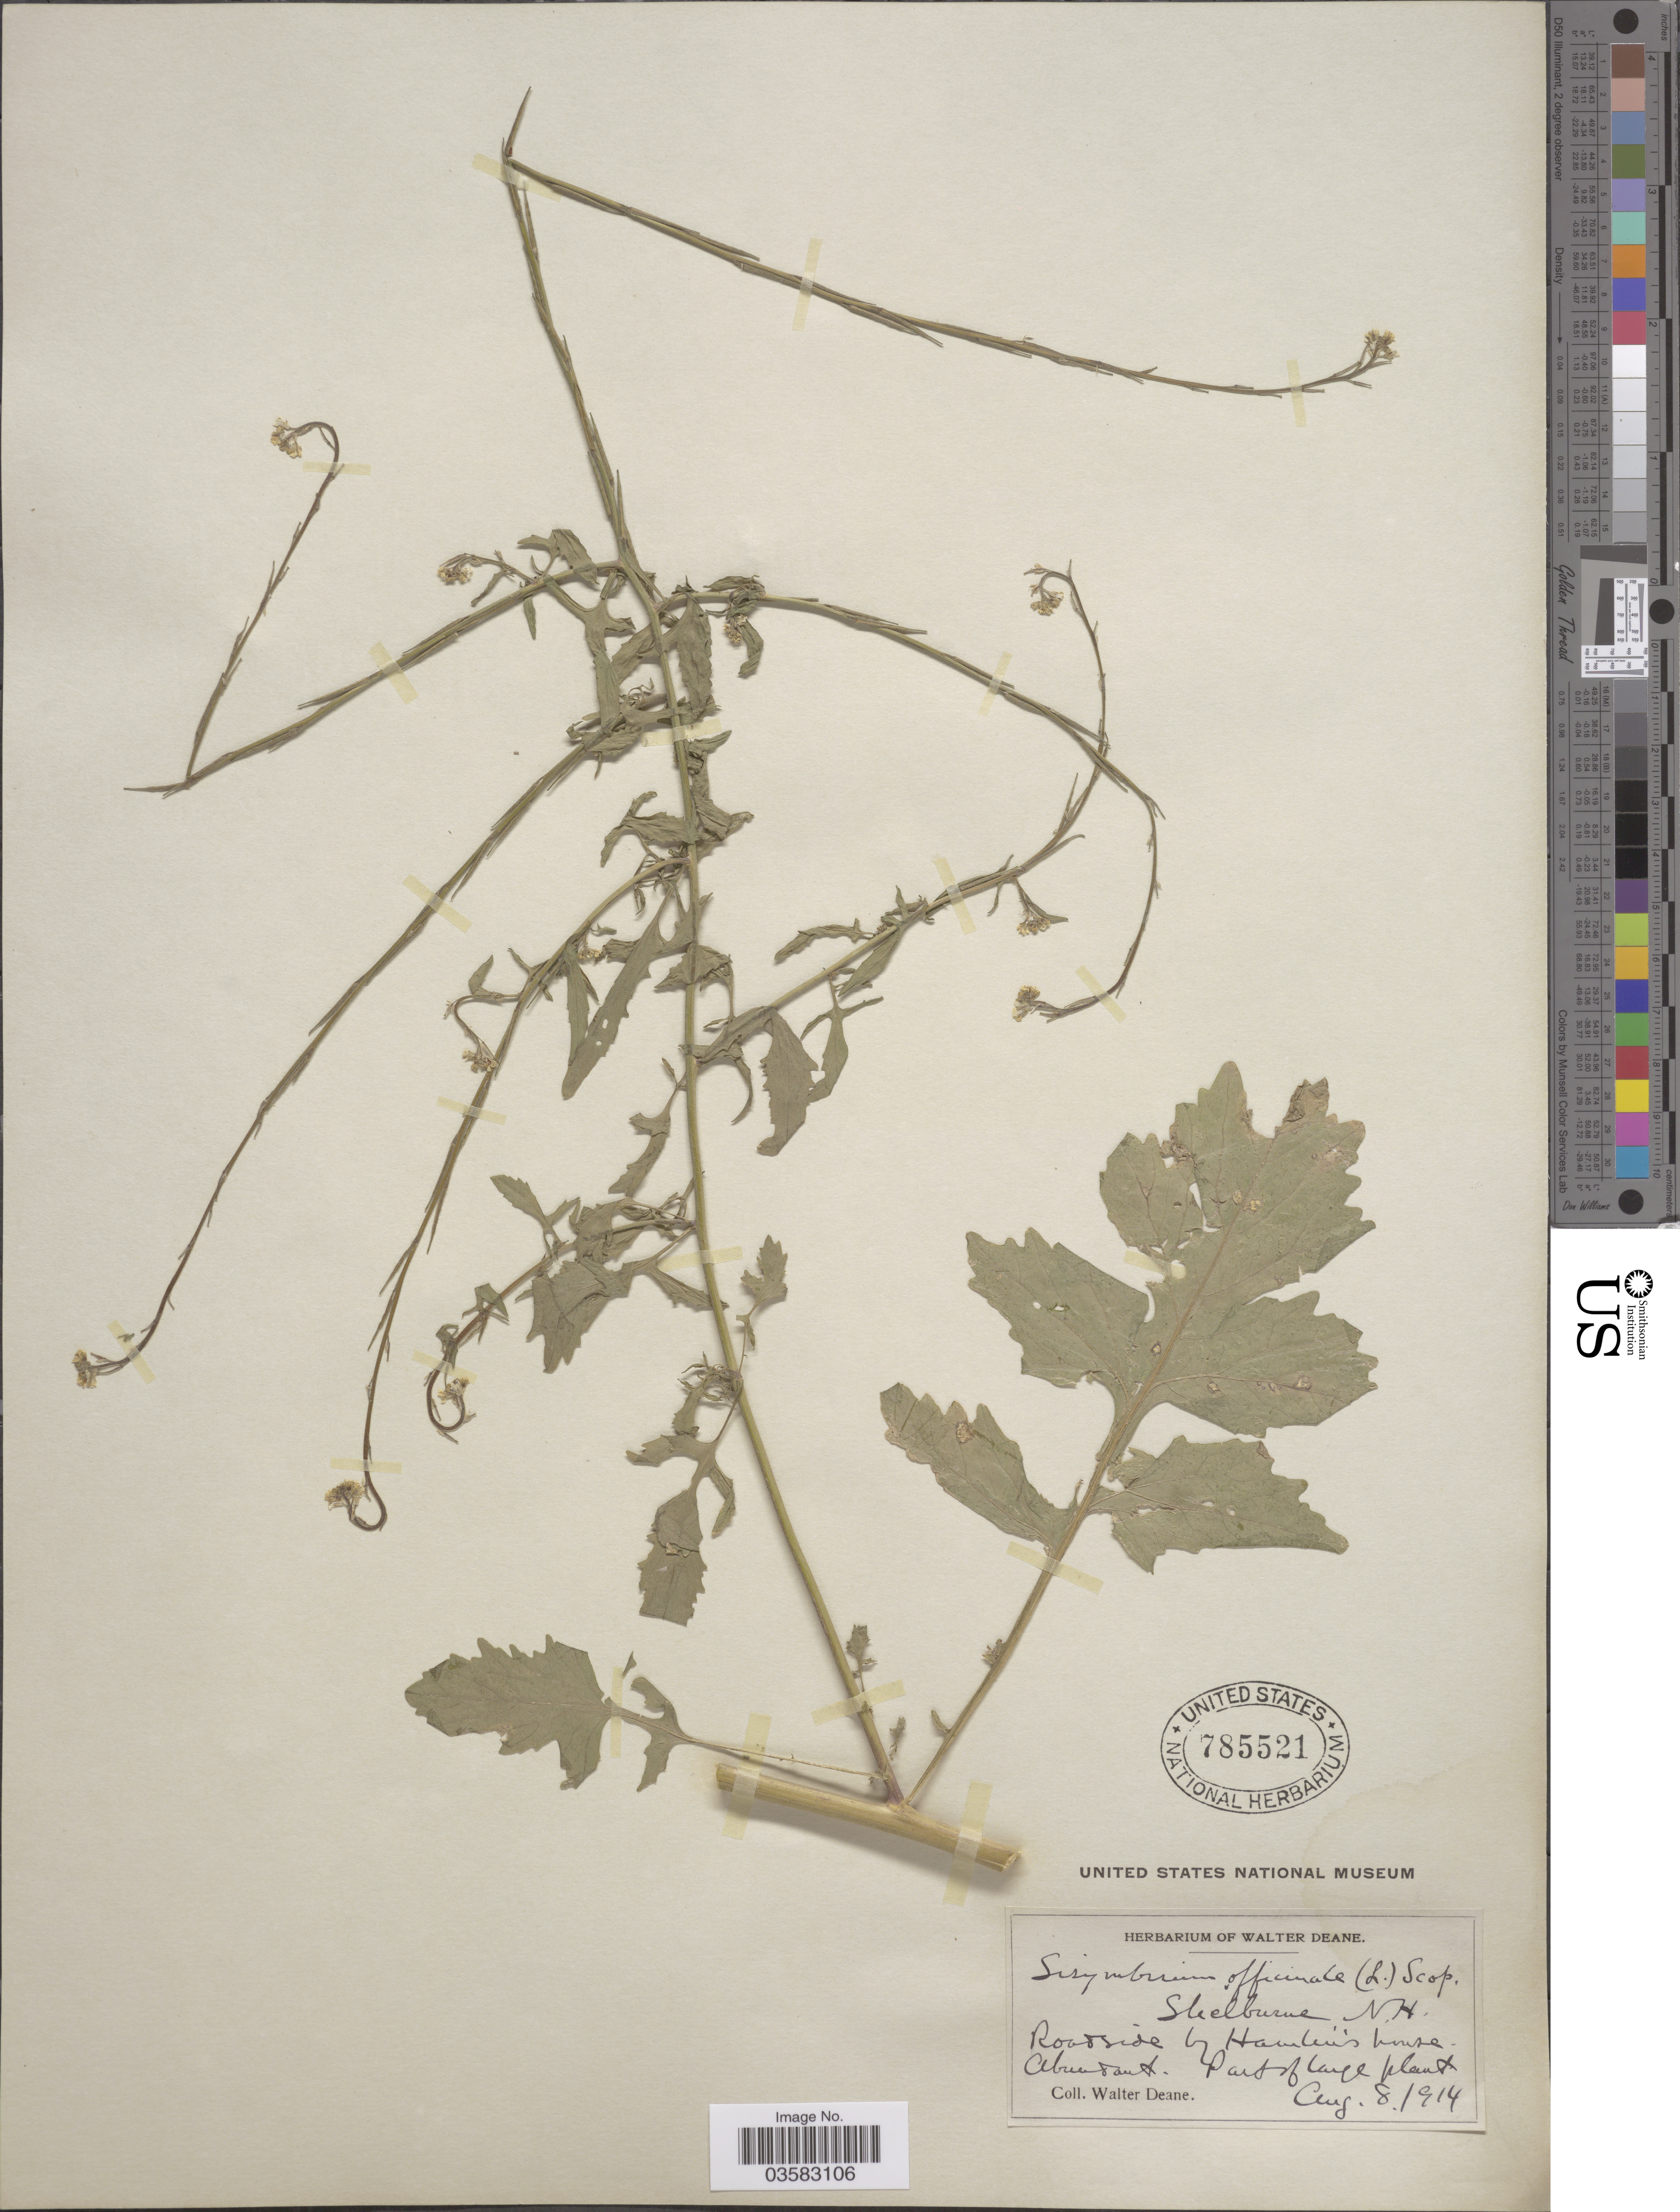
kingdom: Plantae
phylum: Tracheophyta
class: Magnoliopsida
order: Brassicales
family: Brassicaceae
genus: Sisymbrium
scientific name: Sisymbrium officinale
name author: (L.) Scop.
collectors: W. Deane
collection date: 1914-08-08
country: United States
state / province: New Hampshire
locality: Shelburne, N.H. Roadside of Hamlin's house.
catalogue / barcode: US 785521